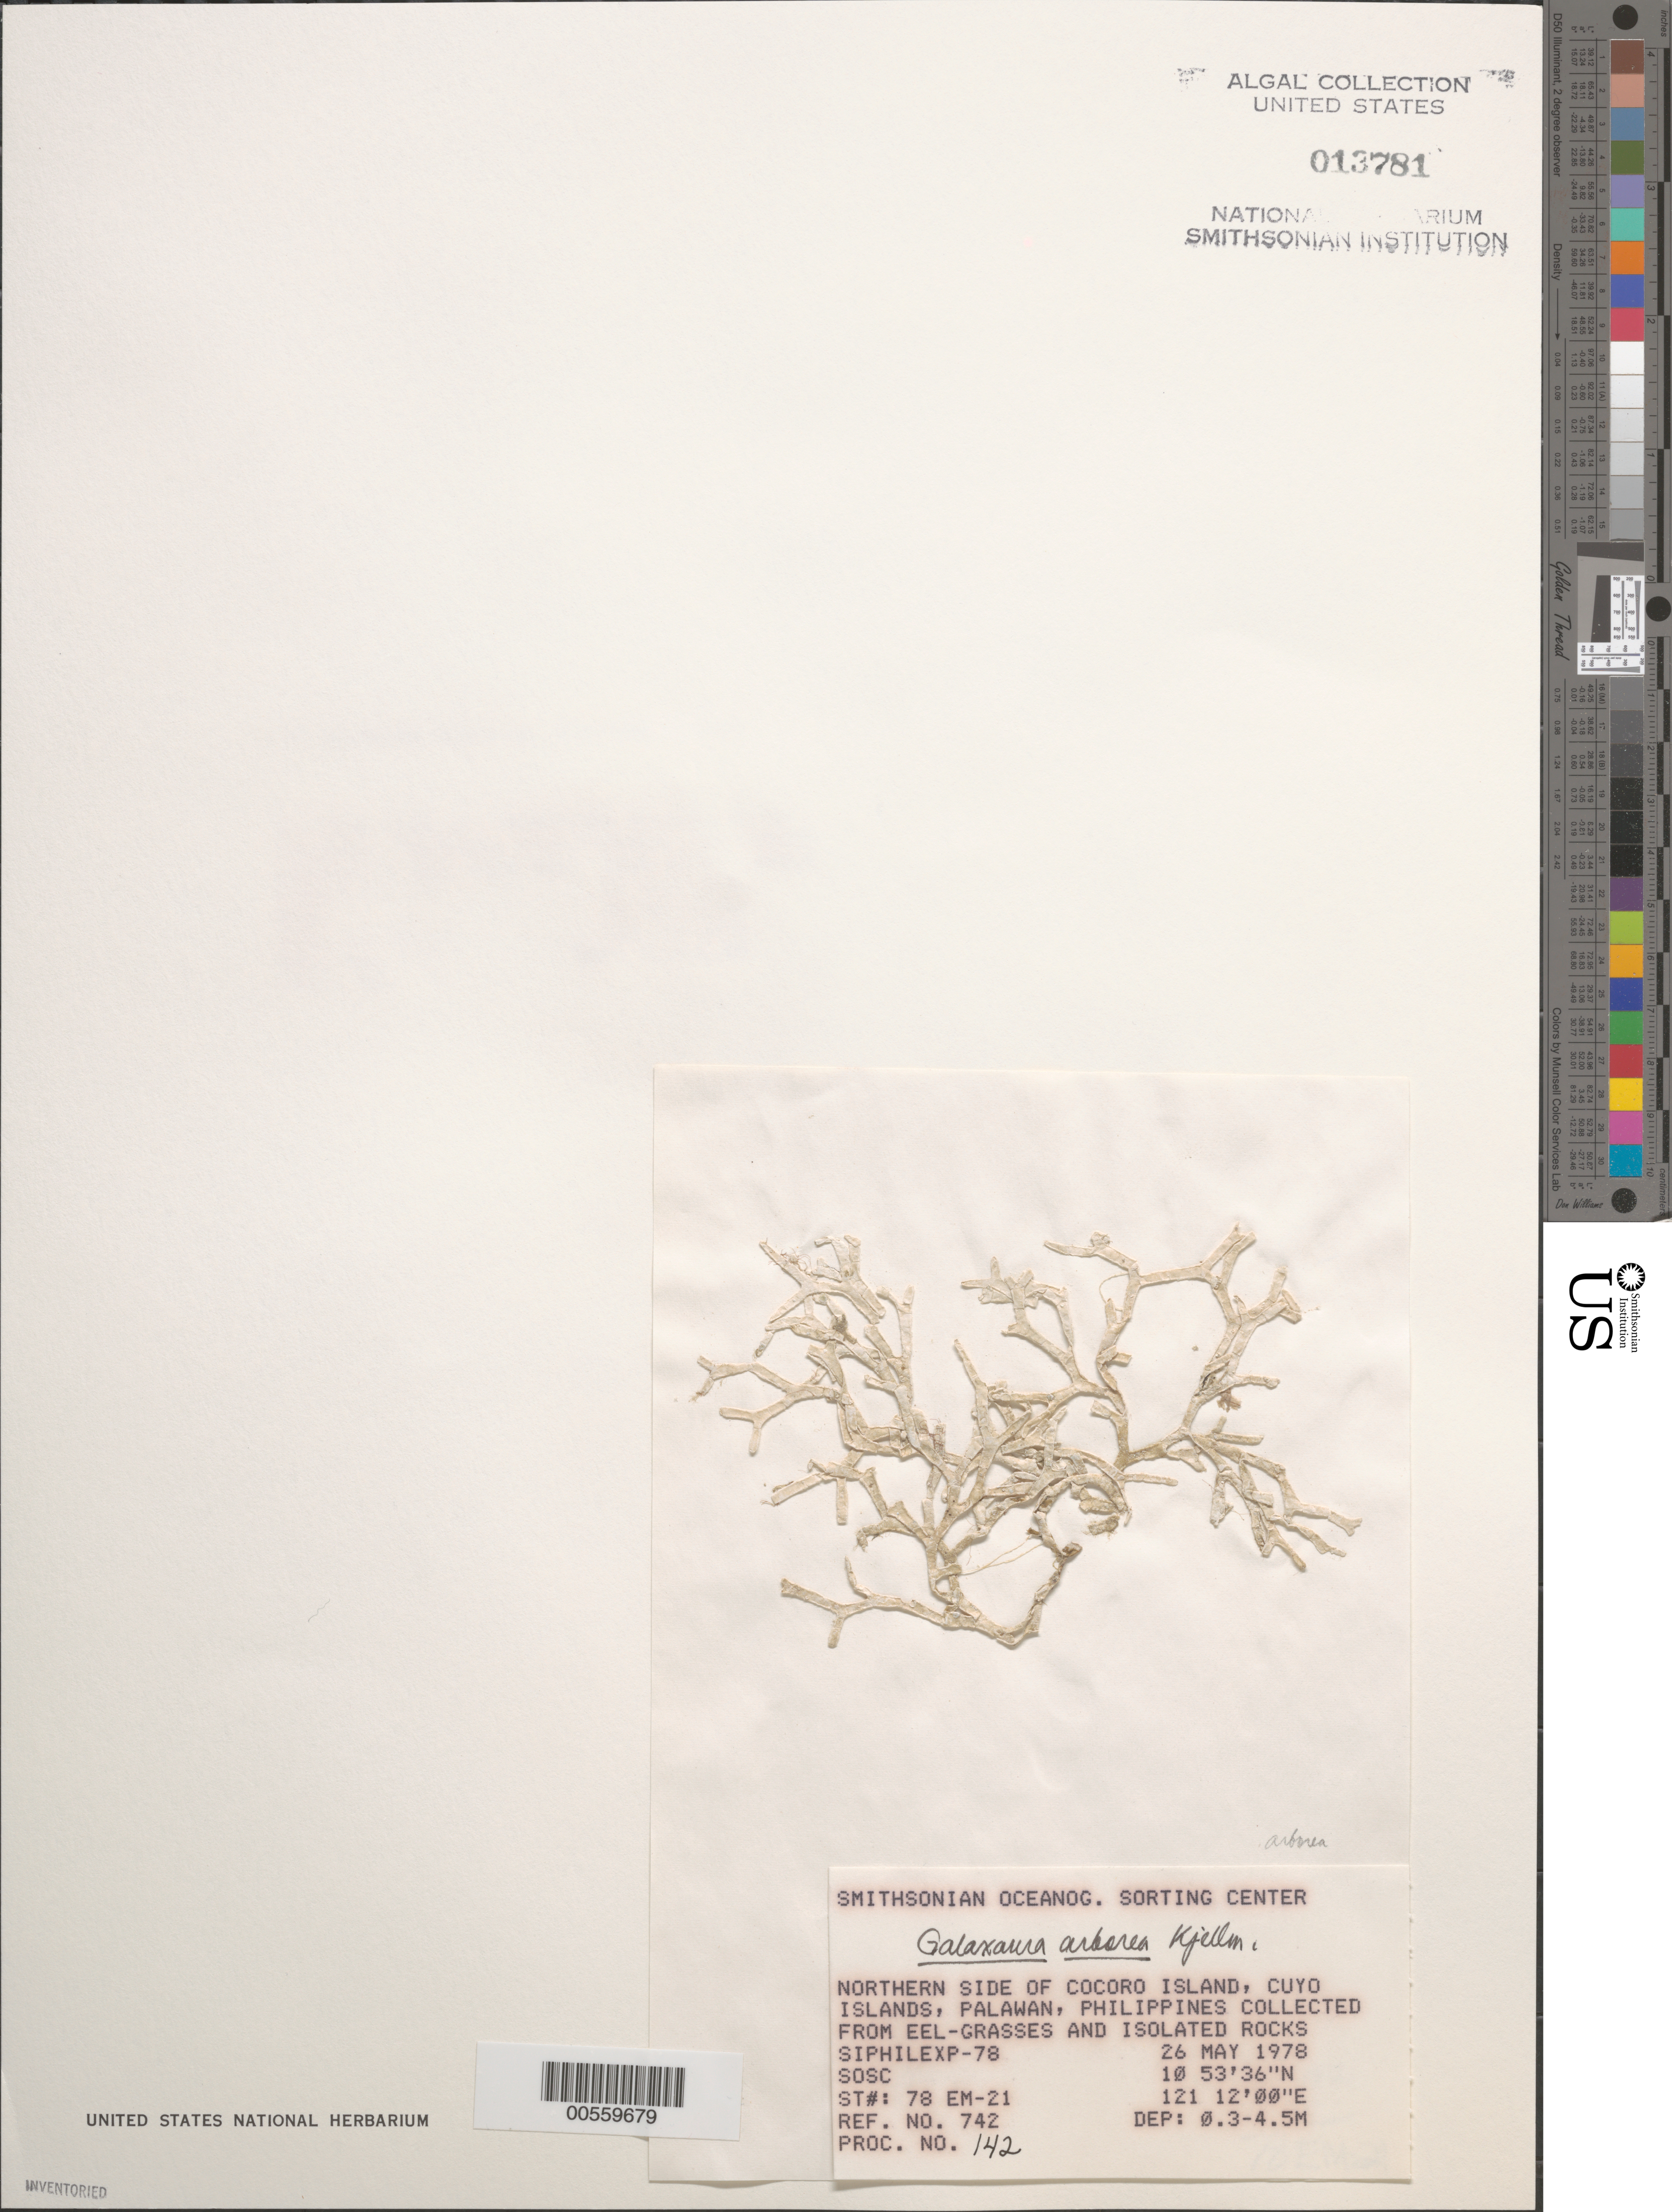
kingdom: Plantae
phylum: Rhodophyta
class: Florideophyceae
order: Nemaliales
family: Galaxauraceae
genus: Dichotomaria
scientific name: Dichotomaria spathulata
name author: (Kjellm.) A. Kurihara & Huisman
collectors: SOSC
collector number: Station 78 EM-21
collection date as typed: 26 May 1978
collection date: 1978-05-26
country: Philippines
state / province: Mimaropa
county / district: Palawan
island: Cocoro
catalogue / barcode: US 13781